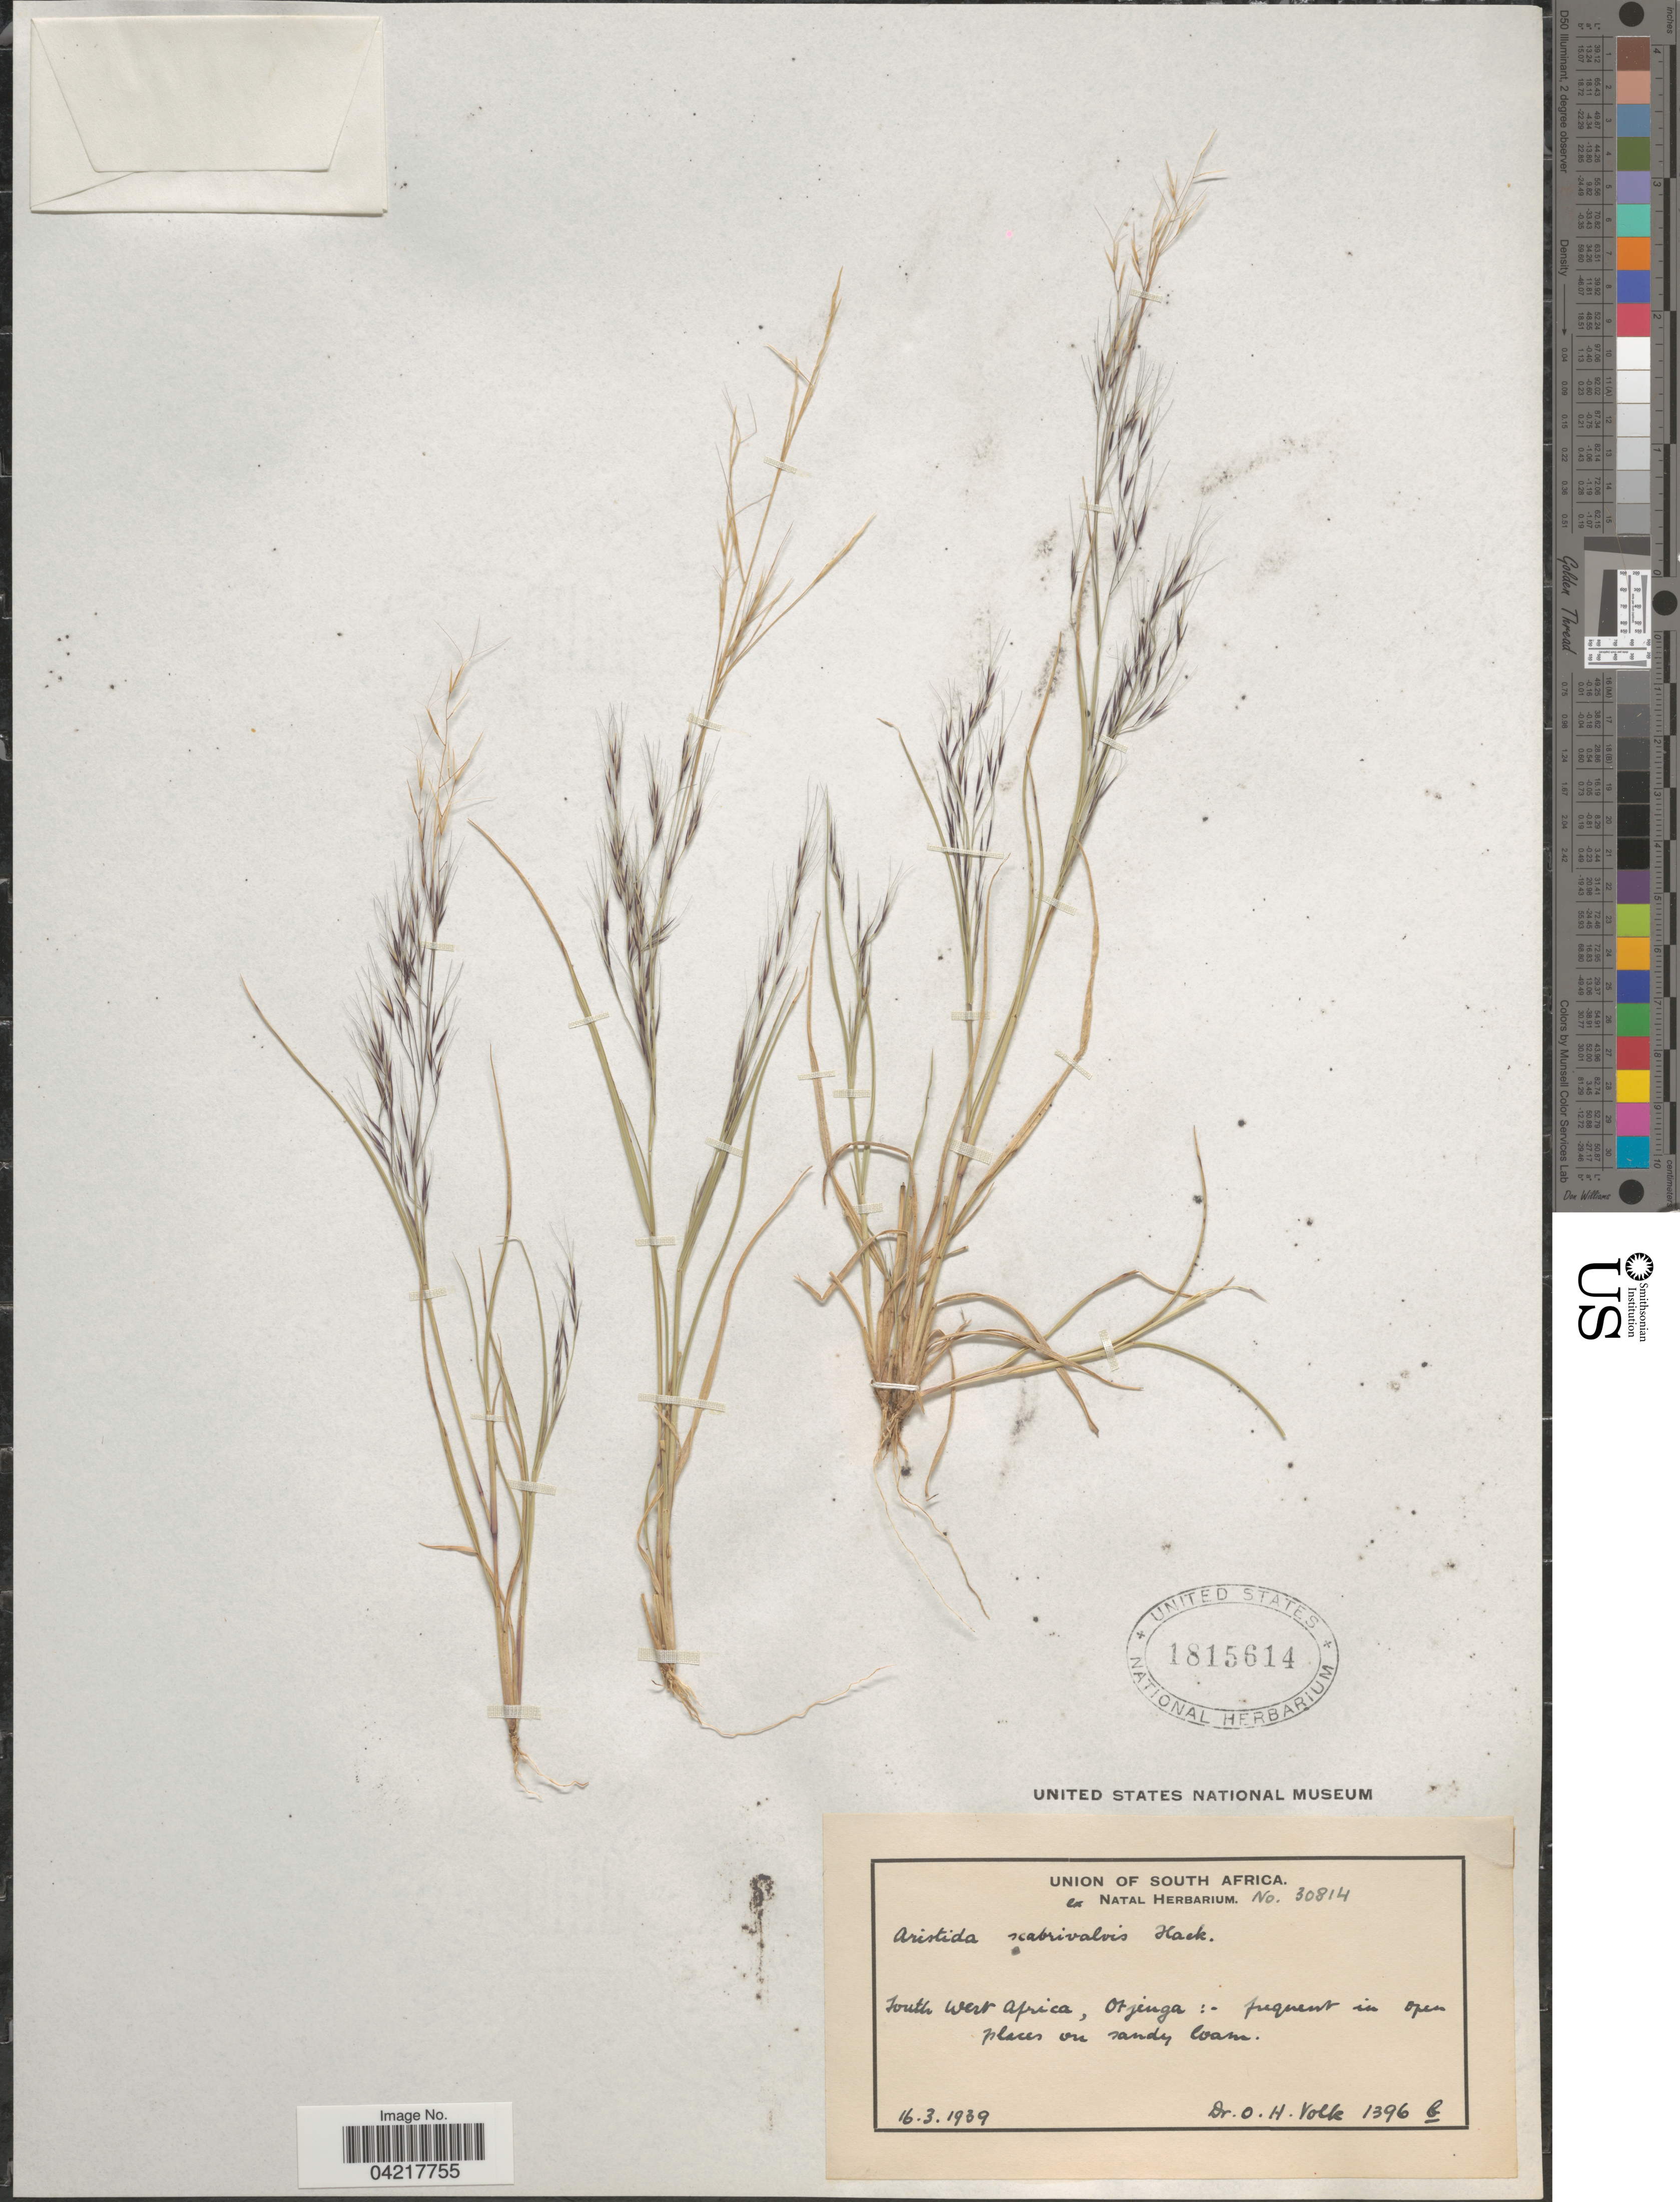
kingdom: Plantae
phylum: Tracheophyta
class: Liliopsida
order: Poales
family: Poaceae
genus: Aristida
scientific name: Aristida scabrivalvis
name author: Hack.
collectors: O. Volk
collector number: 1396b/30814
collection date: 1939-03-16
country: Namibia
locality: South West Africa, Otjenga: frequent in open places on sandy loam.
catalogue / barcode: US 1815614